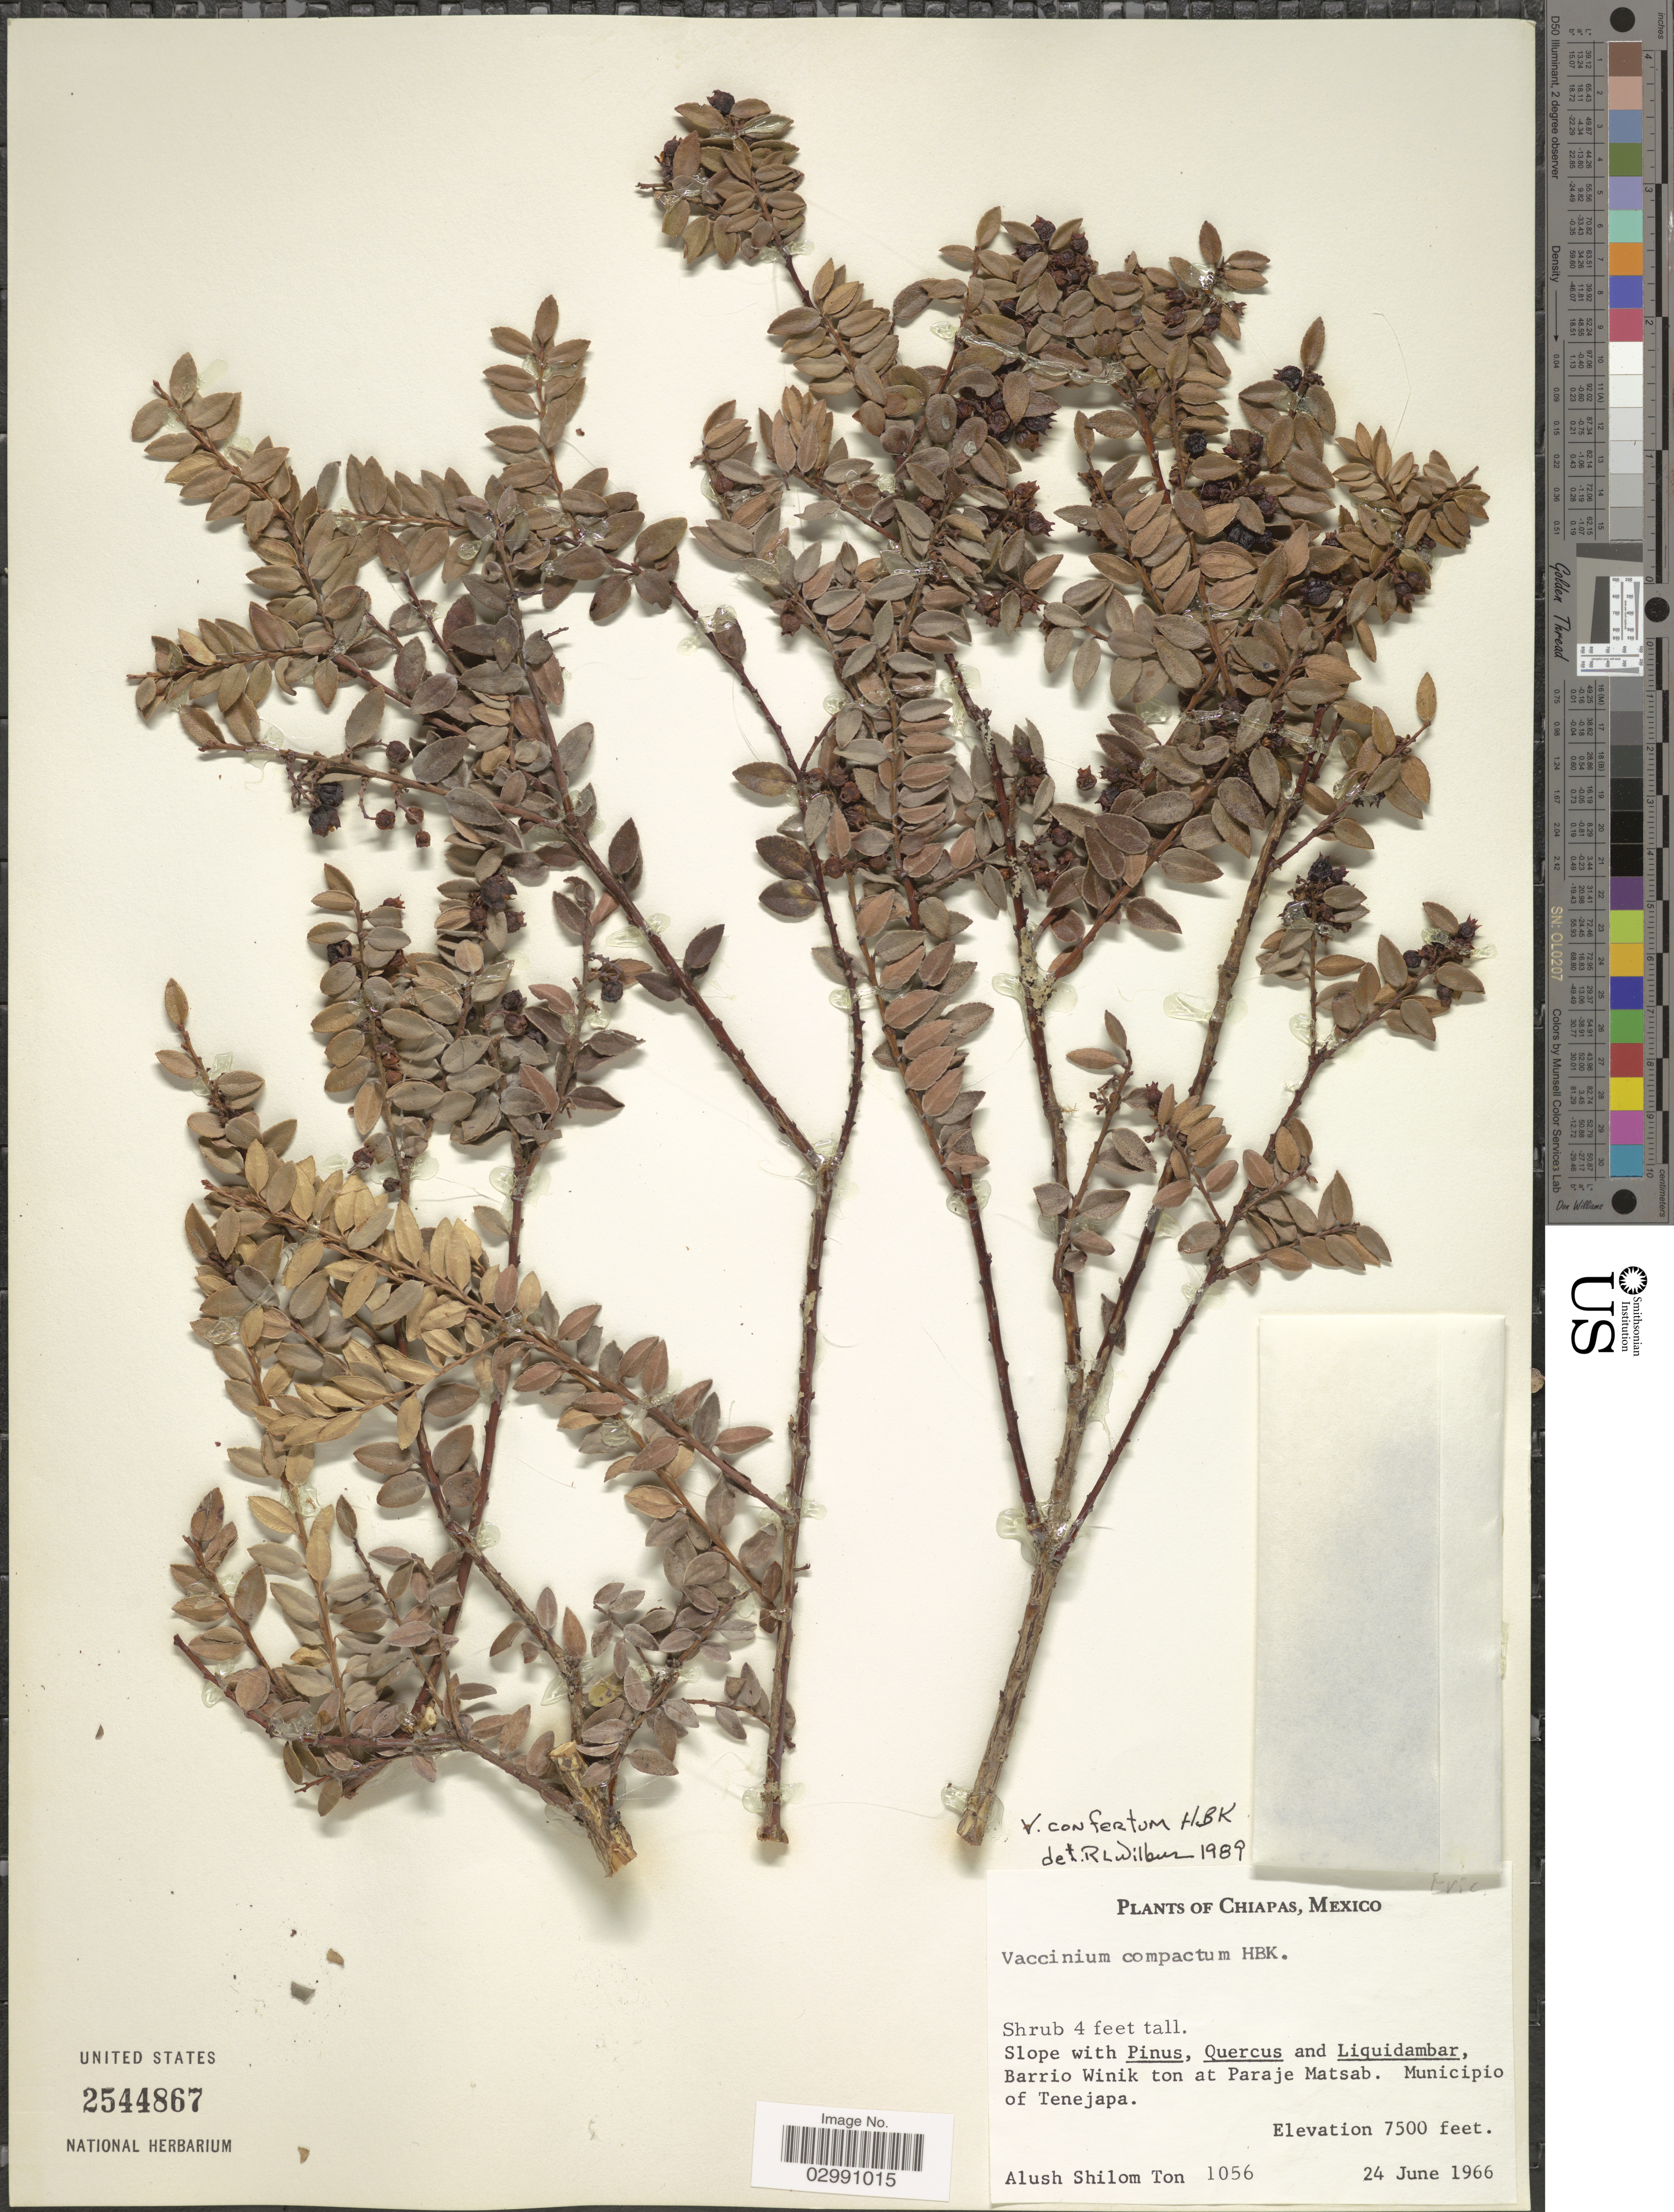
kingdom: Plantae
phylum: Tracheophyta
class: Magnoliopsida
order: Ericales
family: Ericaceae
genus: Vaccinium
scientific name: Vaccinium confertum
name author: Kunth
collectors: A. S. Ton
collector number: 1056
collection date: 1966-06-24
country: Mexico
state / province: Chiapas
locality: Barrio Winik ton at Paraje Matsab. Municipio of Tenejapa.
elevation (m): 2286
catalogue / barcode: US 2544867